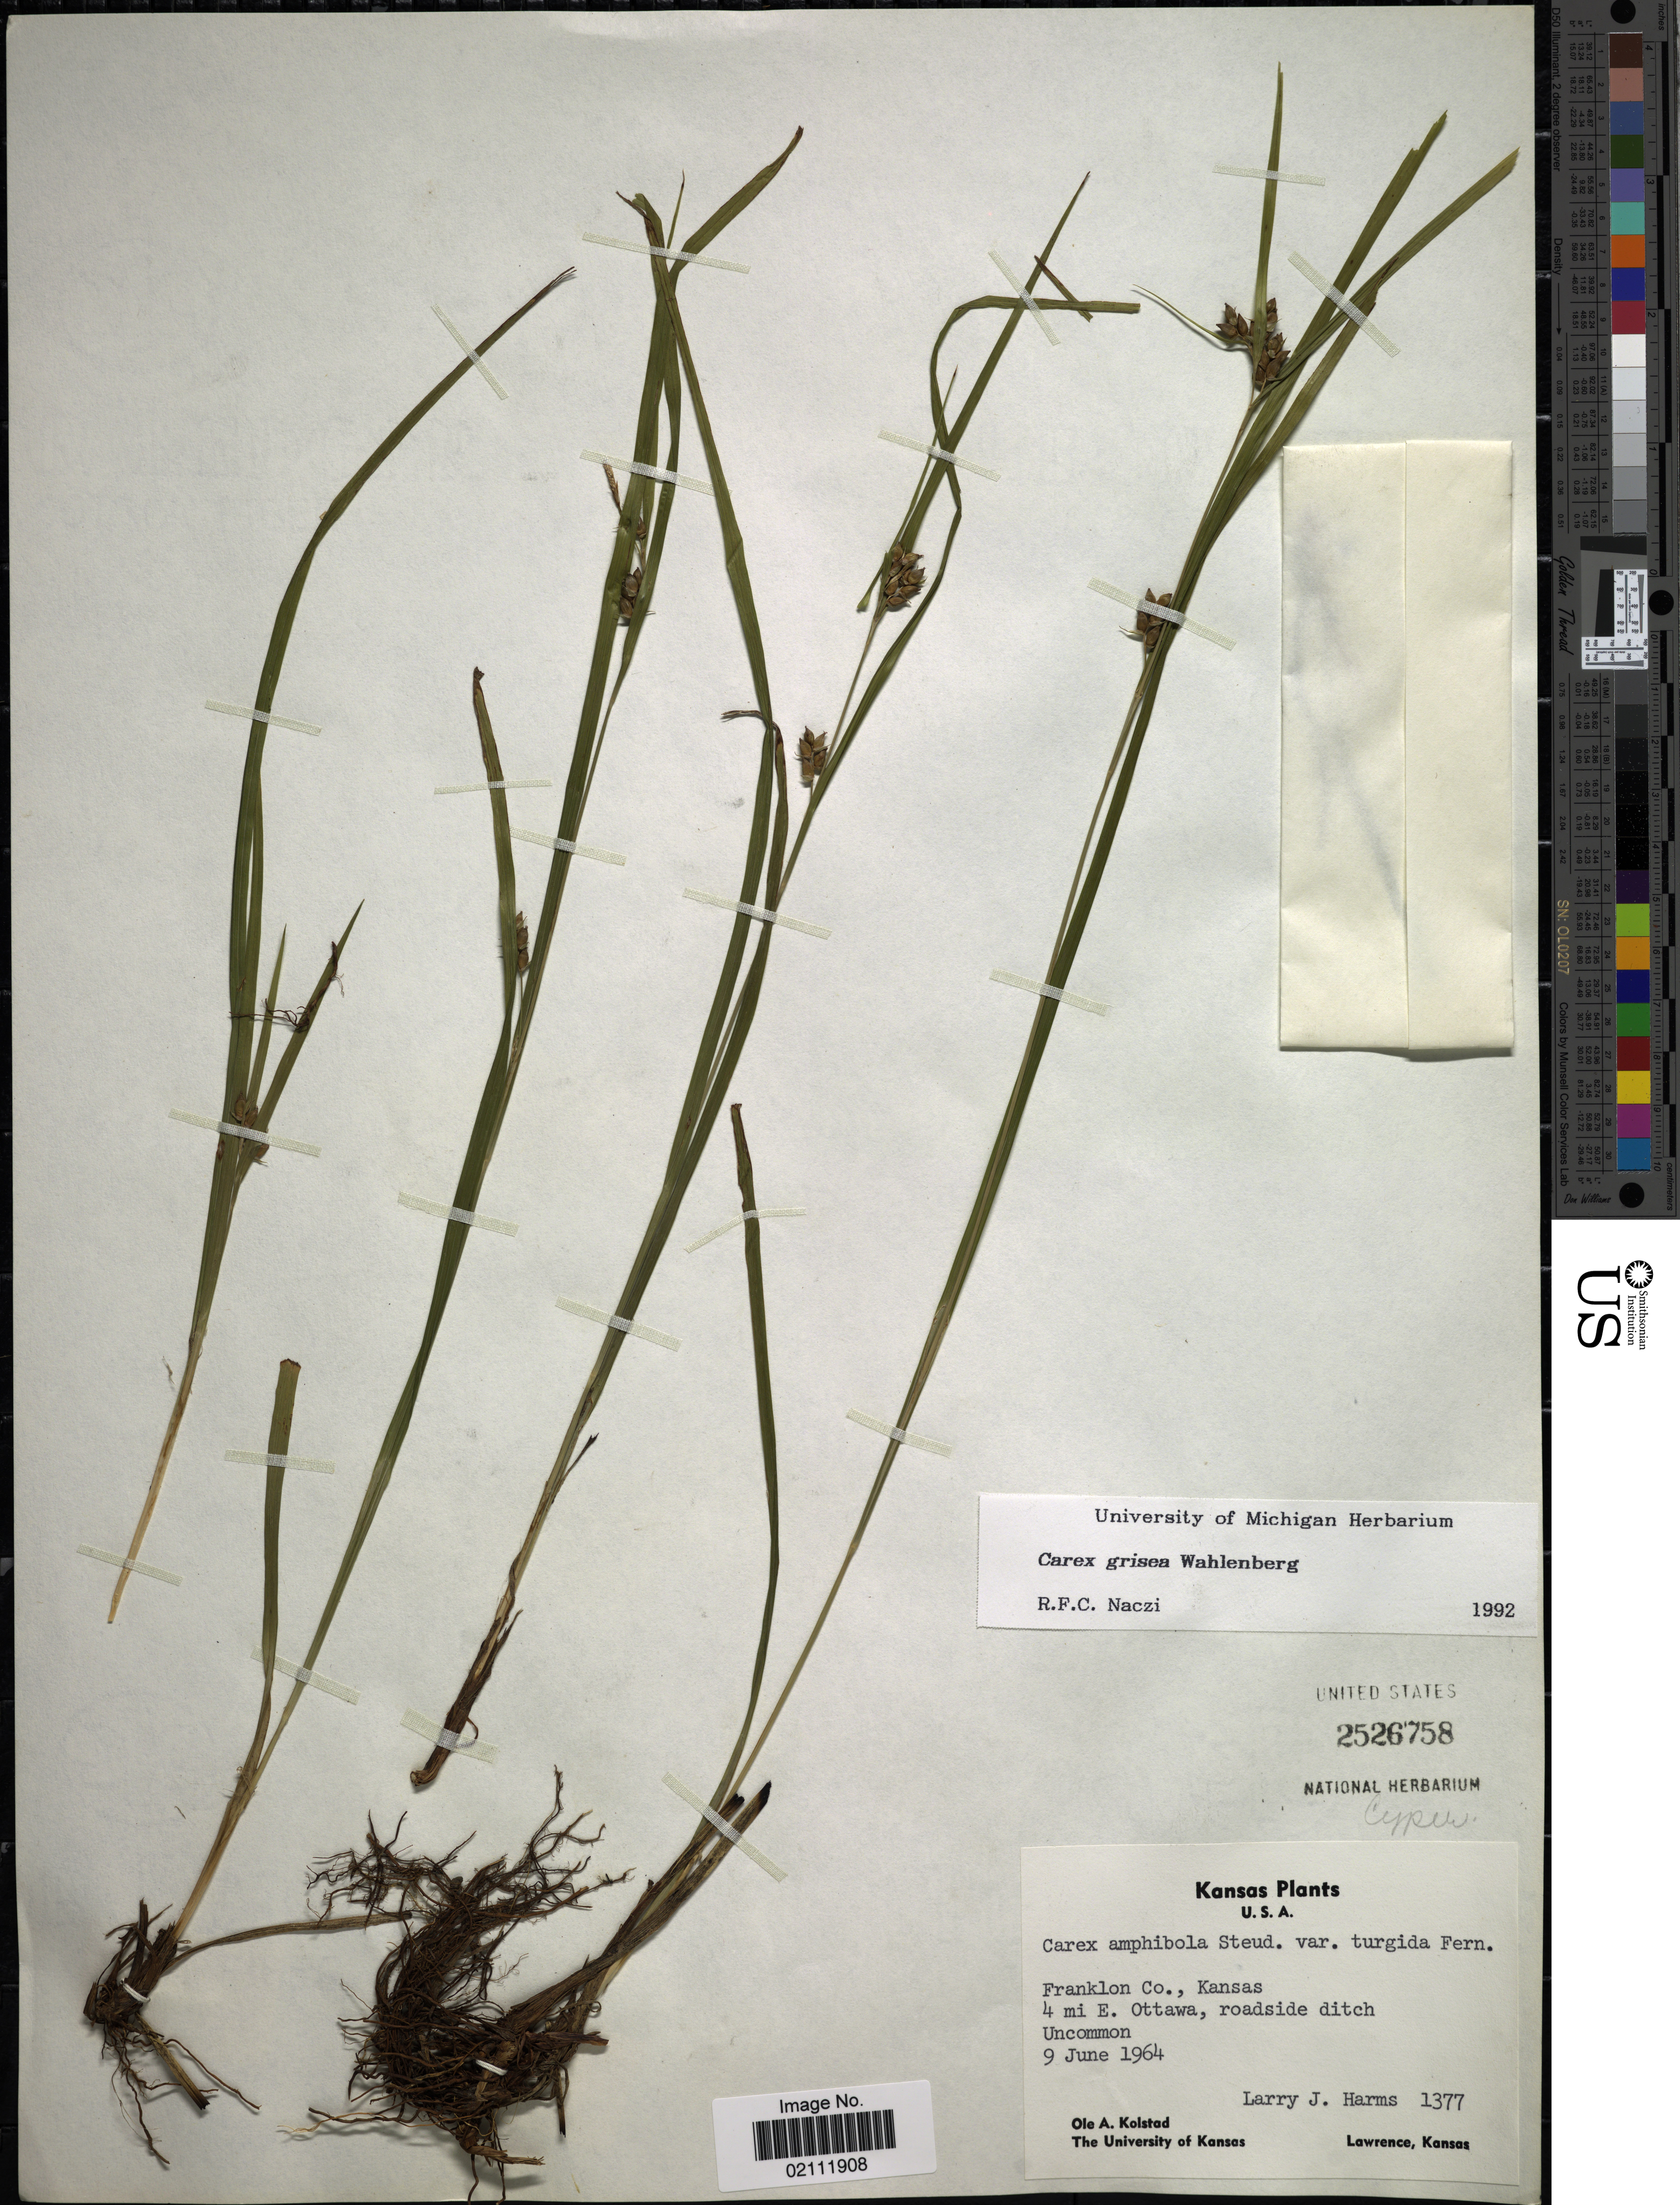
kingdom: Plantae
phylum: Tracheophyta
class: Liliopsida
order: Poales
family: Cyperaceae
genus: Carex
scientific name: Carex grisea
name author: Wahlenb.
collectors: O. Kolstad & L. Harms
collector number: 1377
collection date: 1964-06-09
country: United States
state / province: Kansas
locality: Franklon Co., 4 mi E. Ottawa, roadside ditch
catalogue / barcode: US 2526758